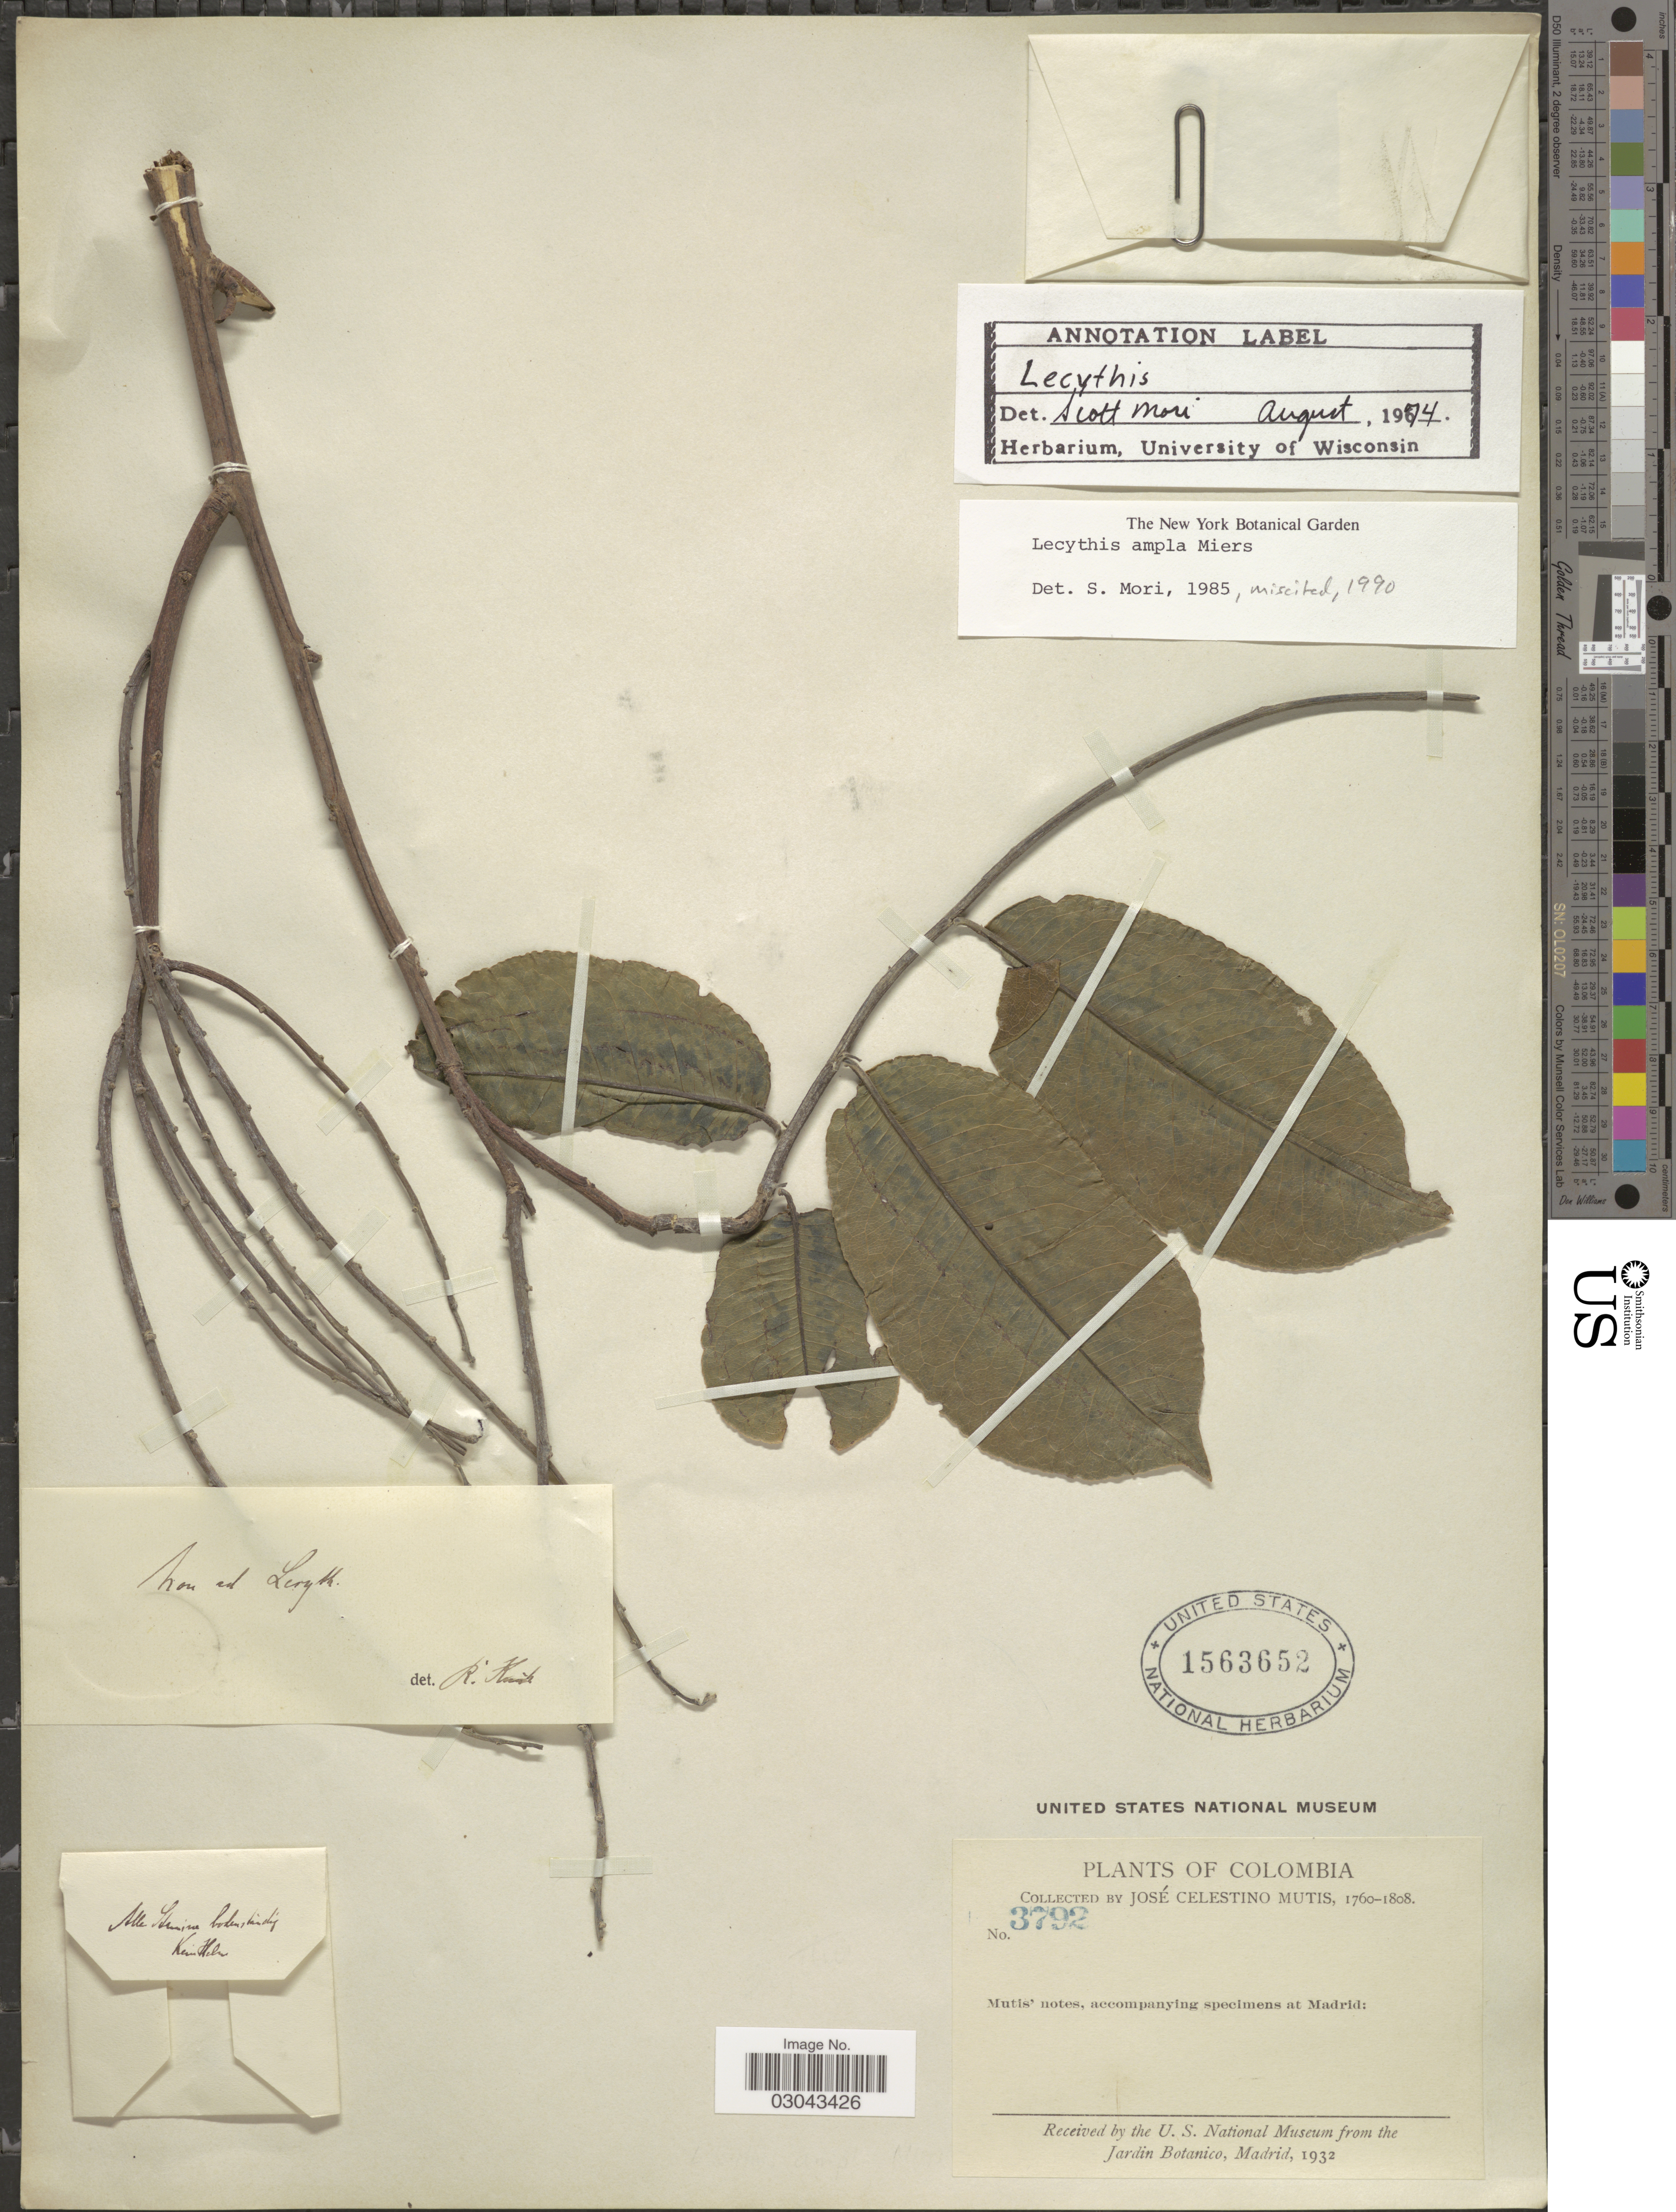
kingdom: Plantae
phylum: Tracheophyta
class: Magnoliopsida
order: Ericales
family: Lecythidaceae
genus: Lecythis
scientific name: Lecythis ampla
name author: Miers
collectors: J. C. B. Mutis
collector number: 3792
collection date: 1760/1808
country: Colombia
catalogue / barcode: US 1563652